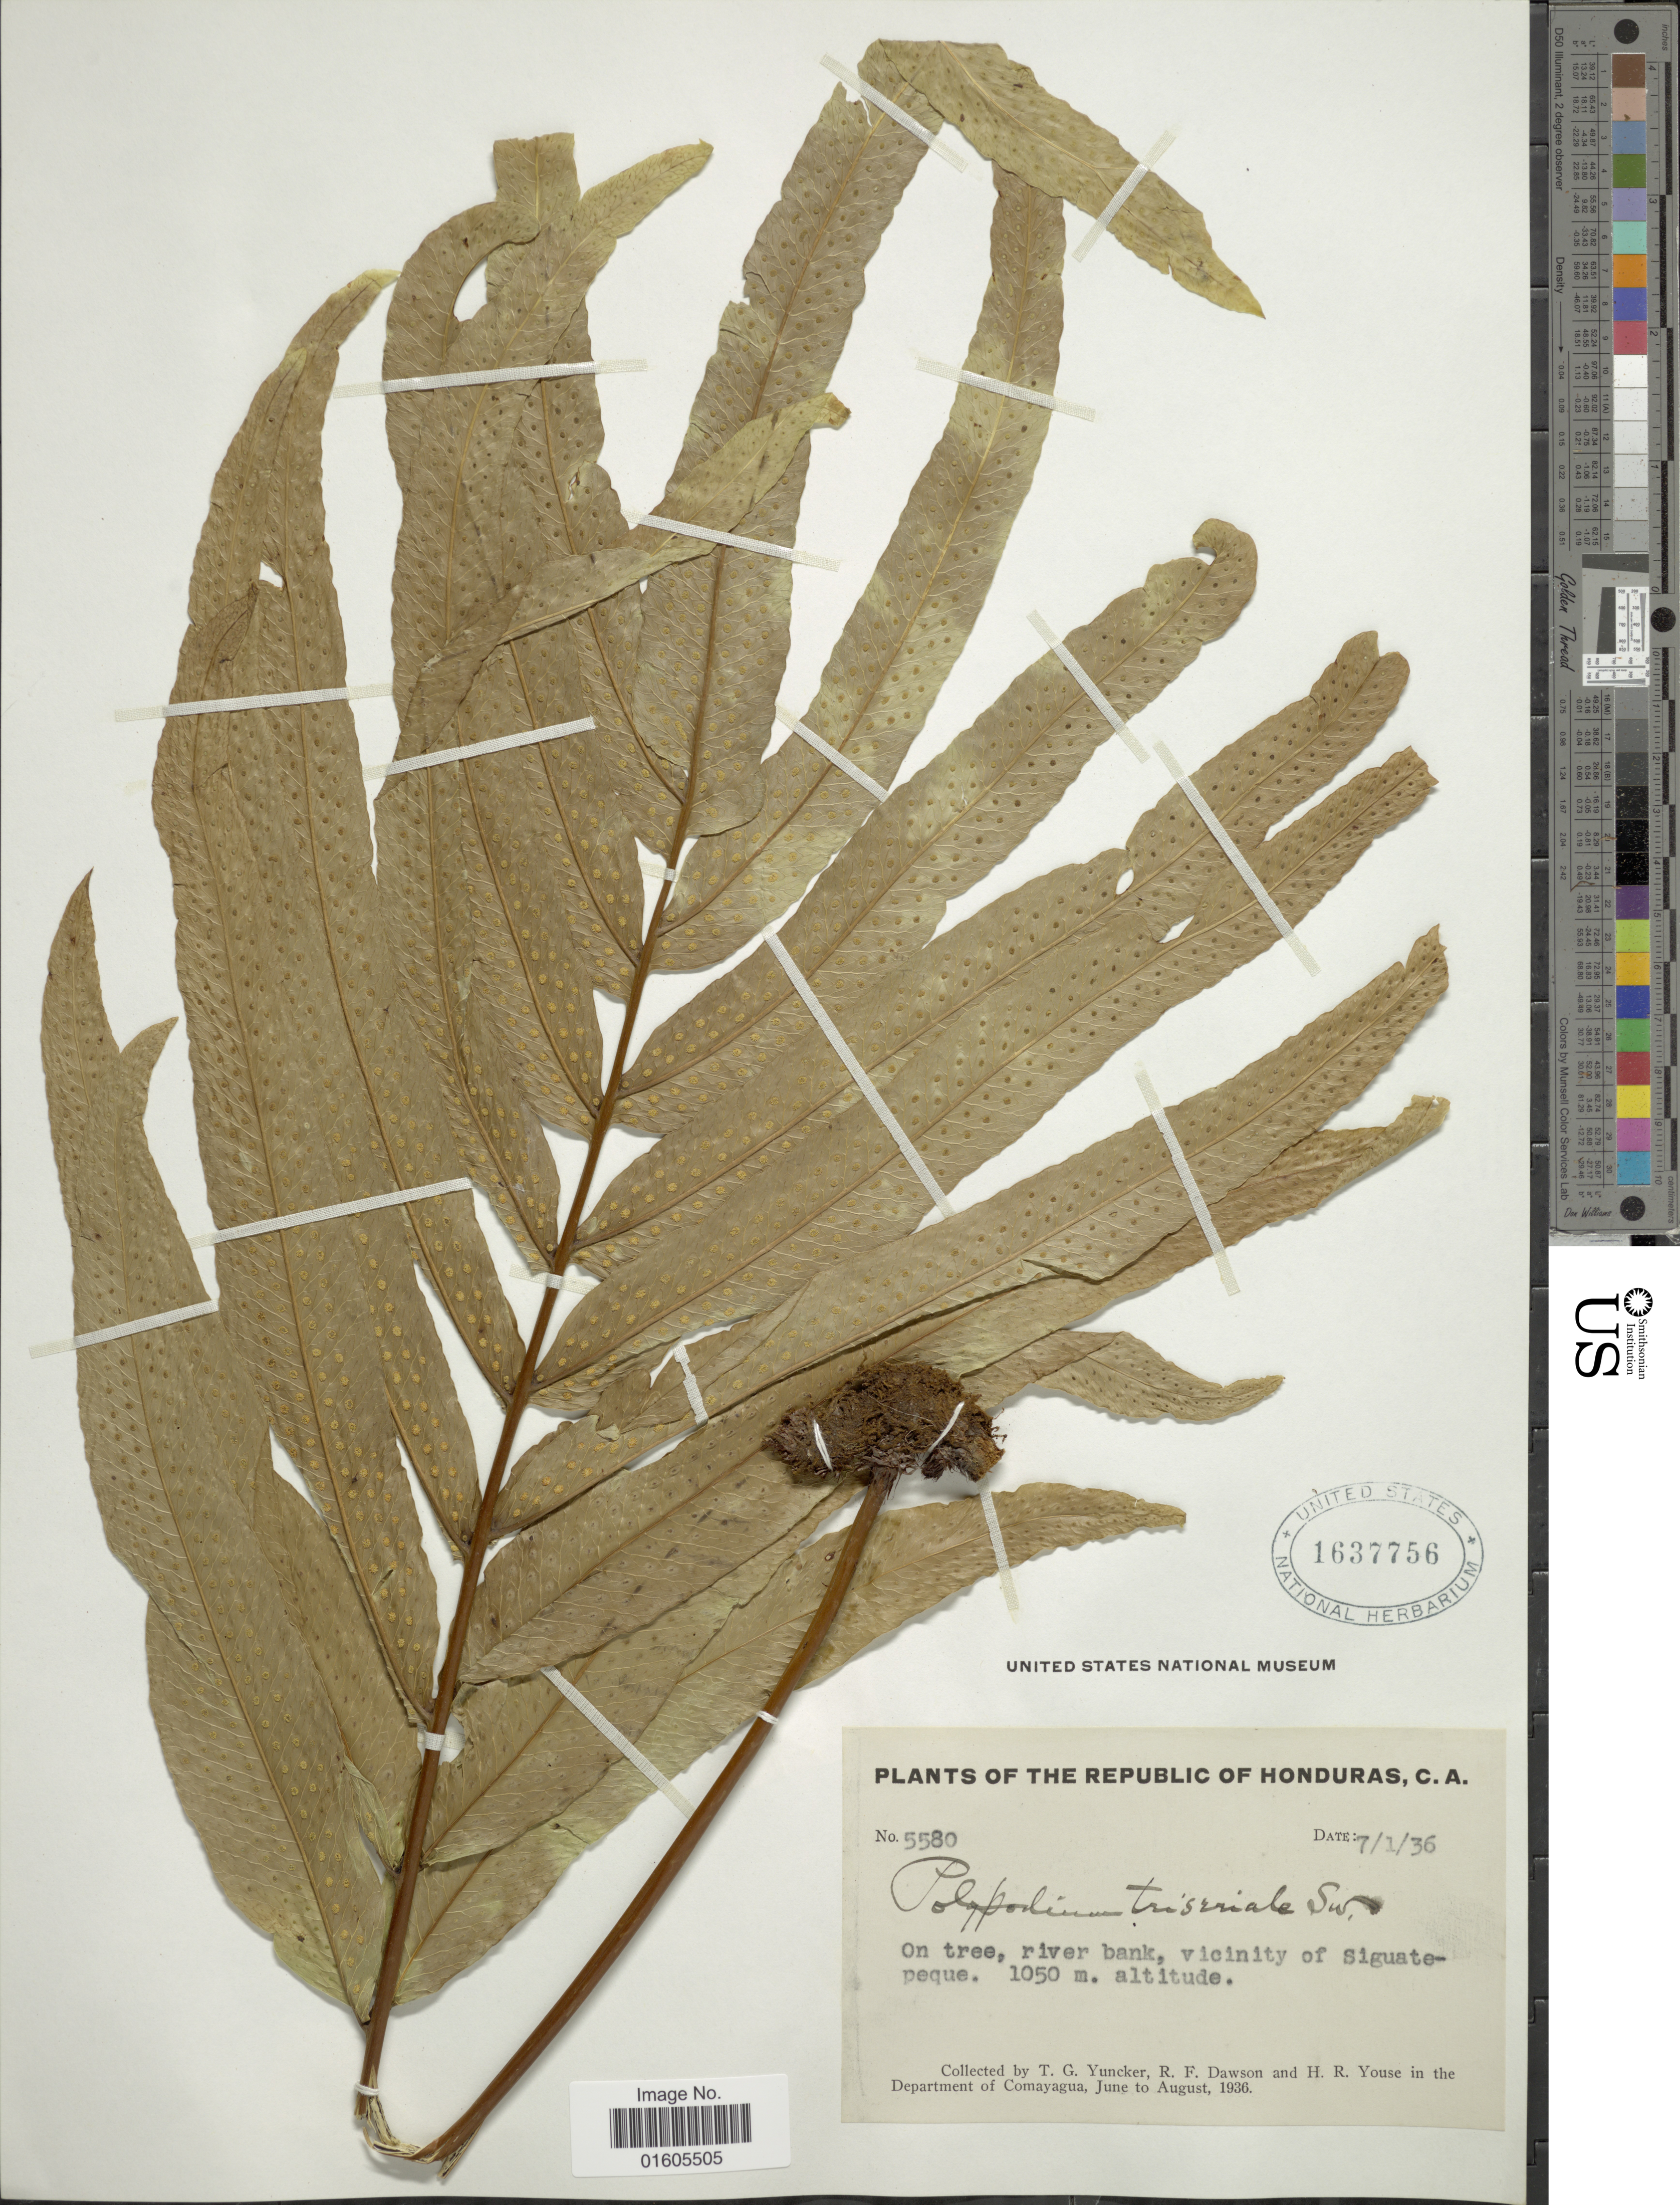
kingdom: Plantae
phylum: Tracheophyta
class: Polypodiopsida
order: Polypodiales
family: Polypodiaceae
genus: Serpocaulon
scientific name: Serpocaulon triseriale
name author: (Sw.) A.R. Sm.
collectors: T. G. Yuncker, R. F. Dawson & H. Youse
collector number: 5580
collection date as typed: Transcribed d/m/y: 7/1/36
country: Honduras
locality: The Republic of Honduras, C.A., On tree, river bank, vicinity of Siguatepeque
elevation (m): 1050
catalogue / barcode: US 1637756